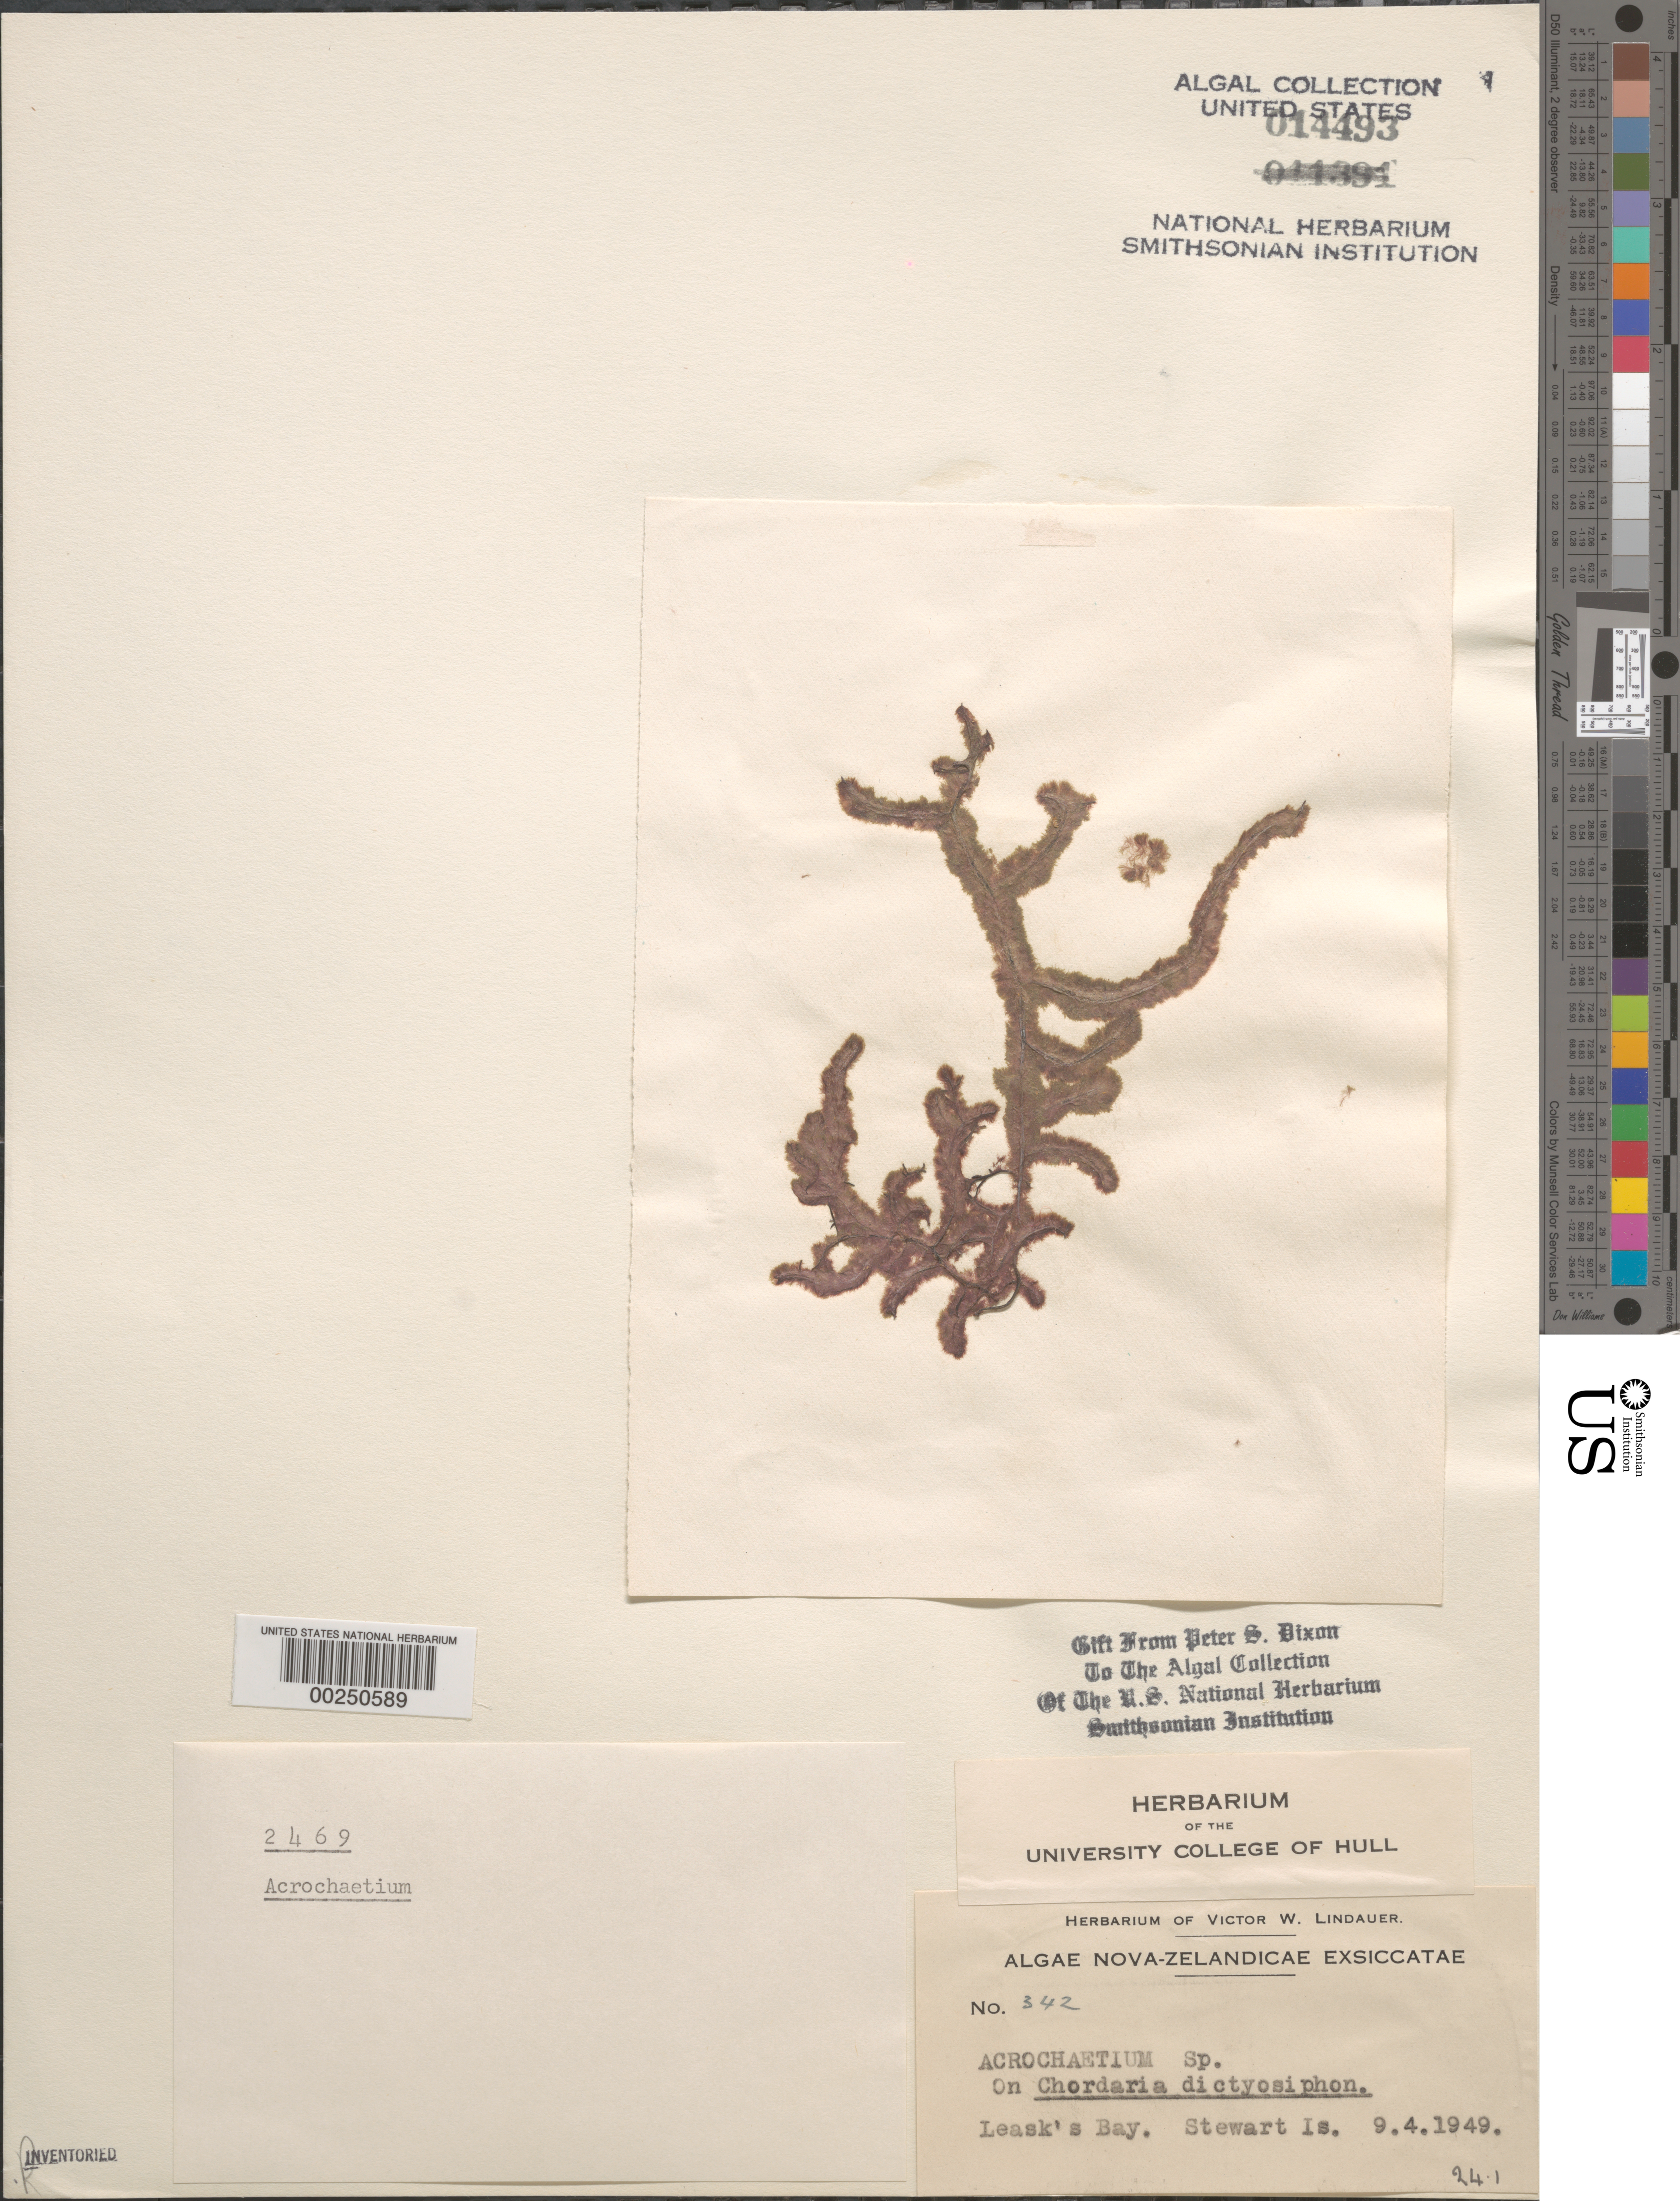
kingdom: Plantae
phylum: Rhodophyta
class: Florideophyceae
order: Acrochaetiales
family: Acrochaetiaceae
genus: Acrochaetium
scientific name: Acrochaetium sp.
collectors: V. Lindauer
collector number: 342 & PSD 2469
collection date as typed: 09 Apr 1949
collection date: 1949-04-09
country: New Zealand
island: Stewart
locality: Leask's bay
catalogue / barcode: US 14493